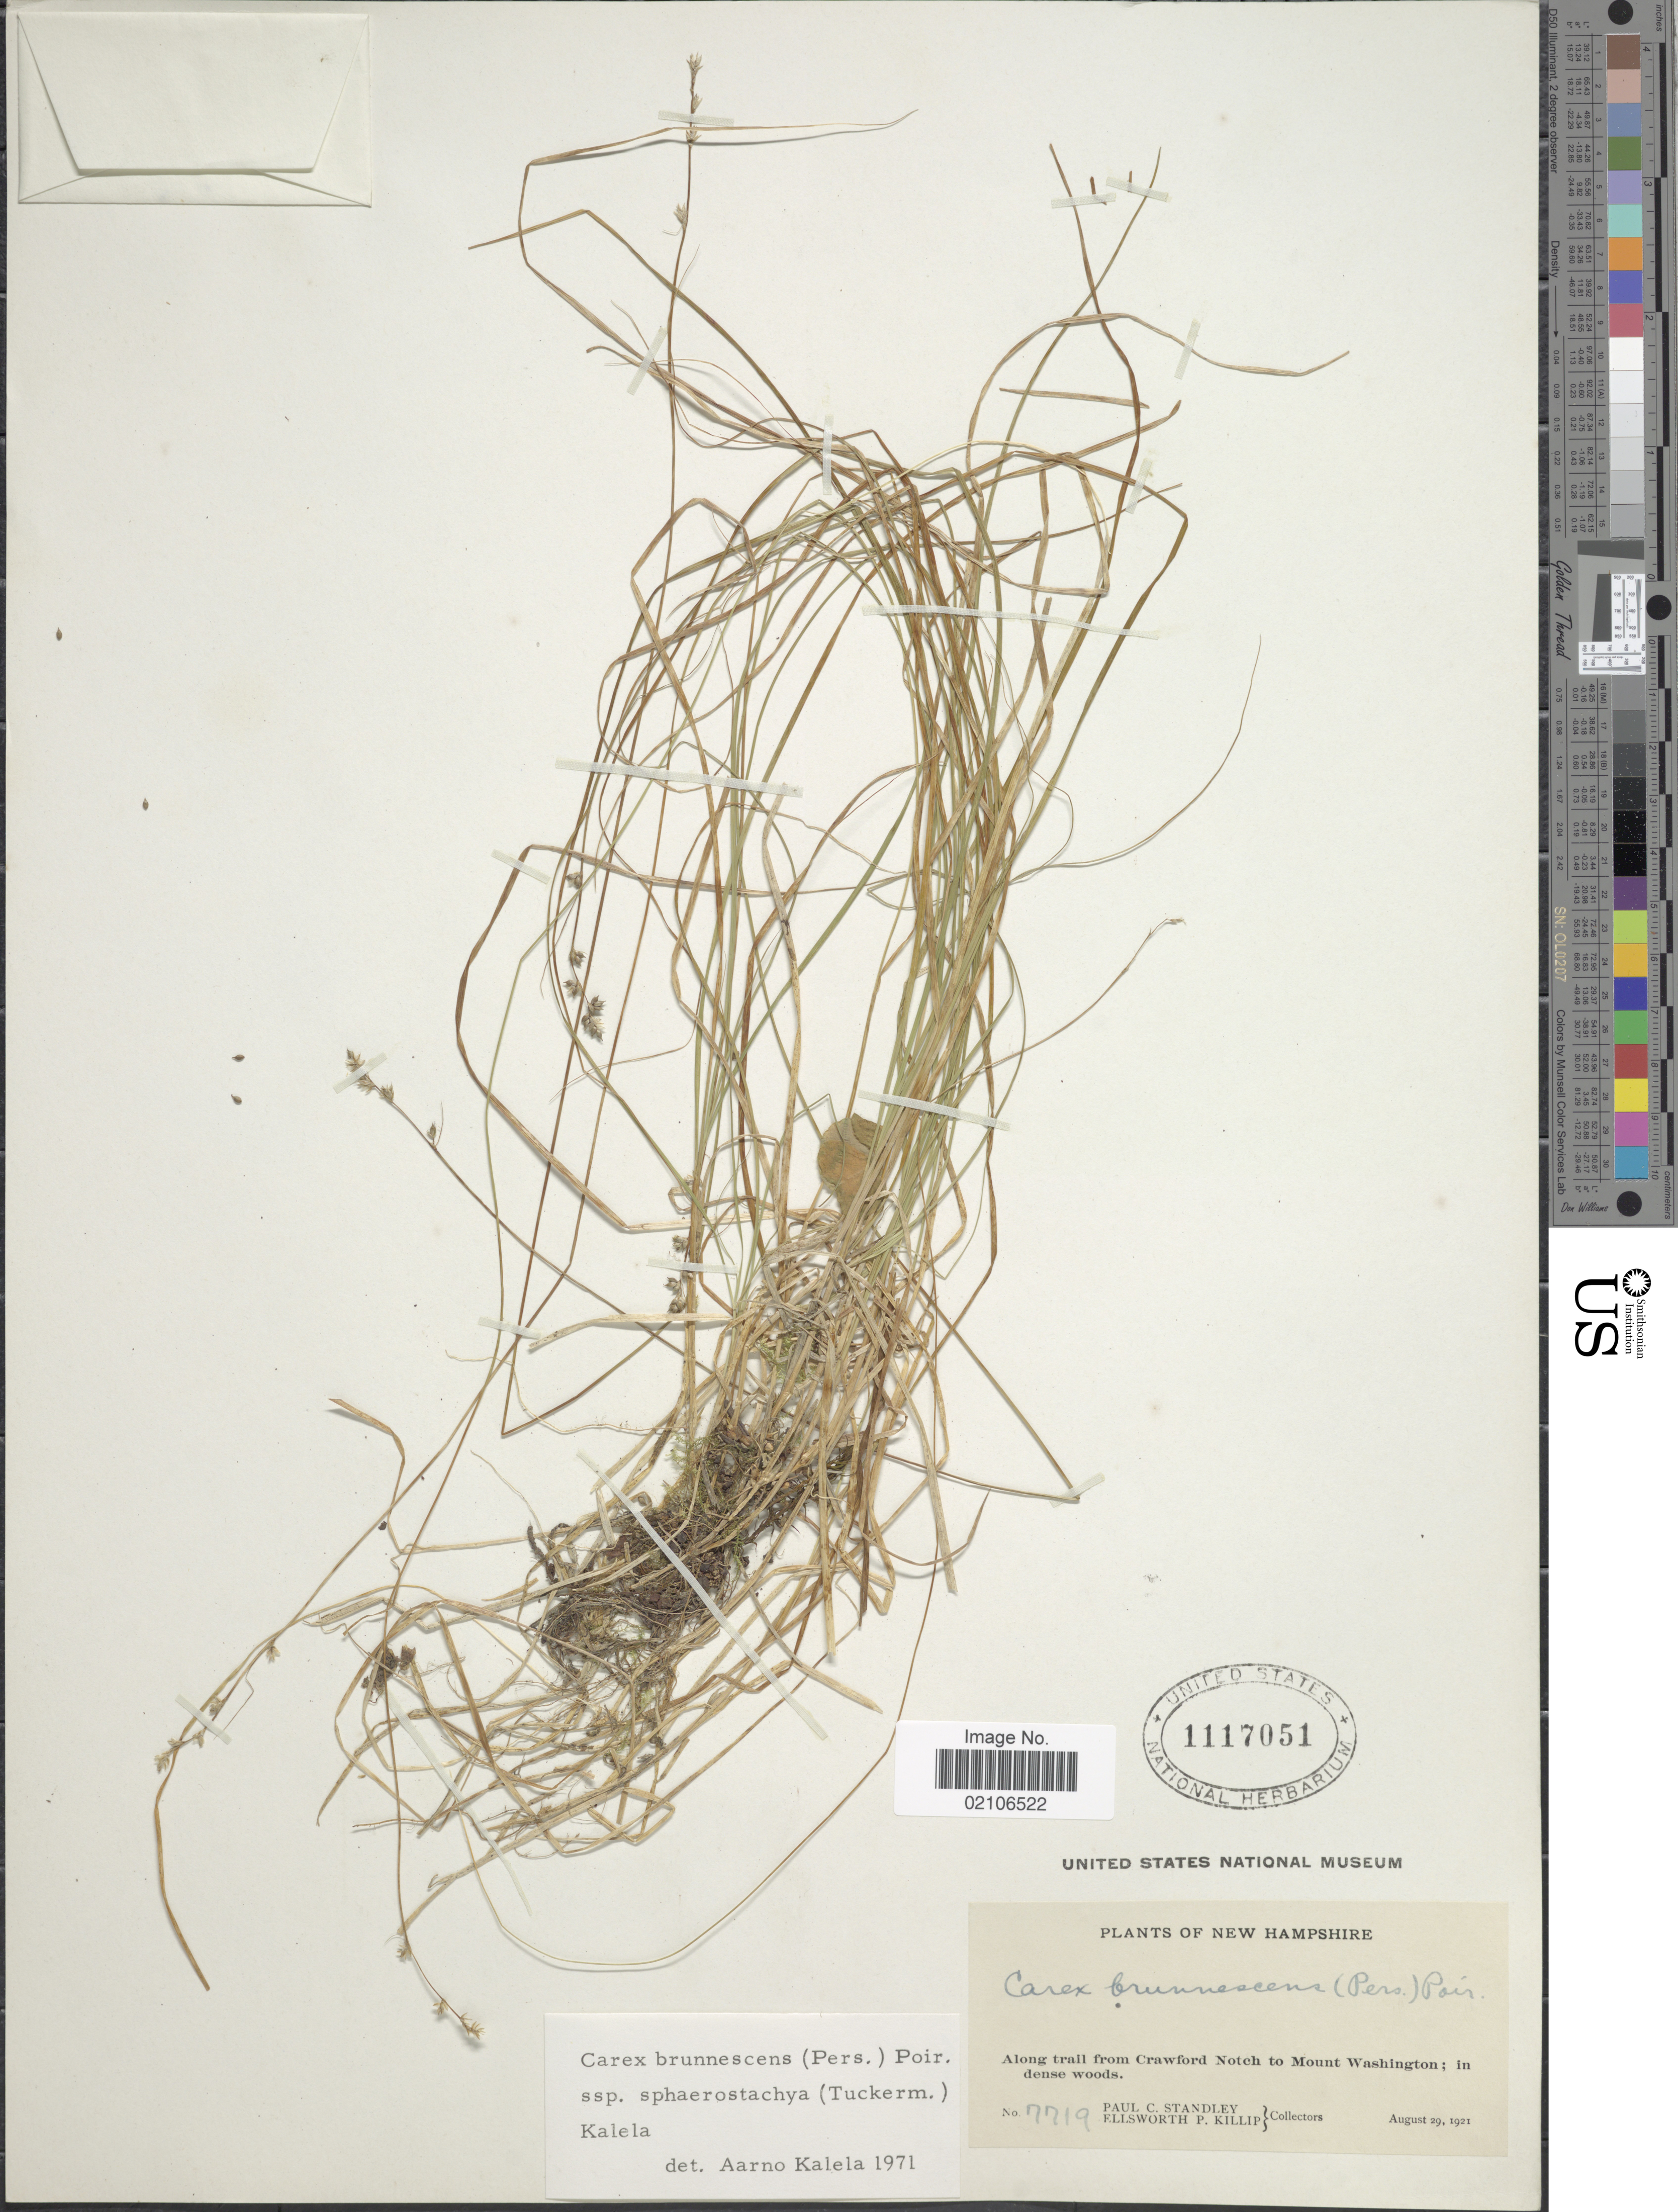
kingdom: Plantae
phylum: Tracheophyta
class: Liliopsida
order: Poales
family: Cyperaceae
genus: Carex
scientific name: Carex brunnescens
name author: (Pers.) Poir.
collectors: P. C. Standley & E. P. Killip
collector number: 7719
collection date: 1921-08-29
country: United States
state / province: New Hampshire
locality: Along trail from Crawford Notch to Mount Washington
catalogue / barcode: US 1117051